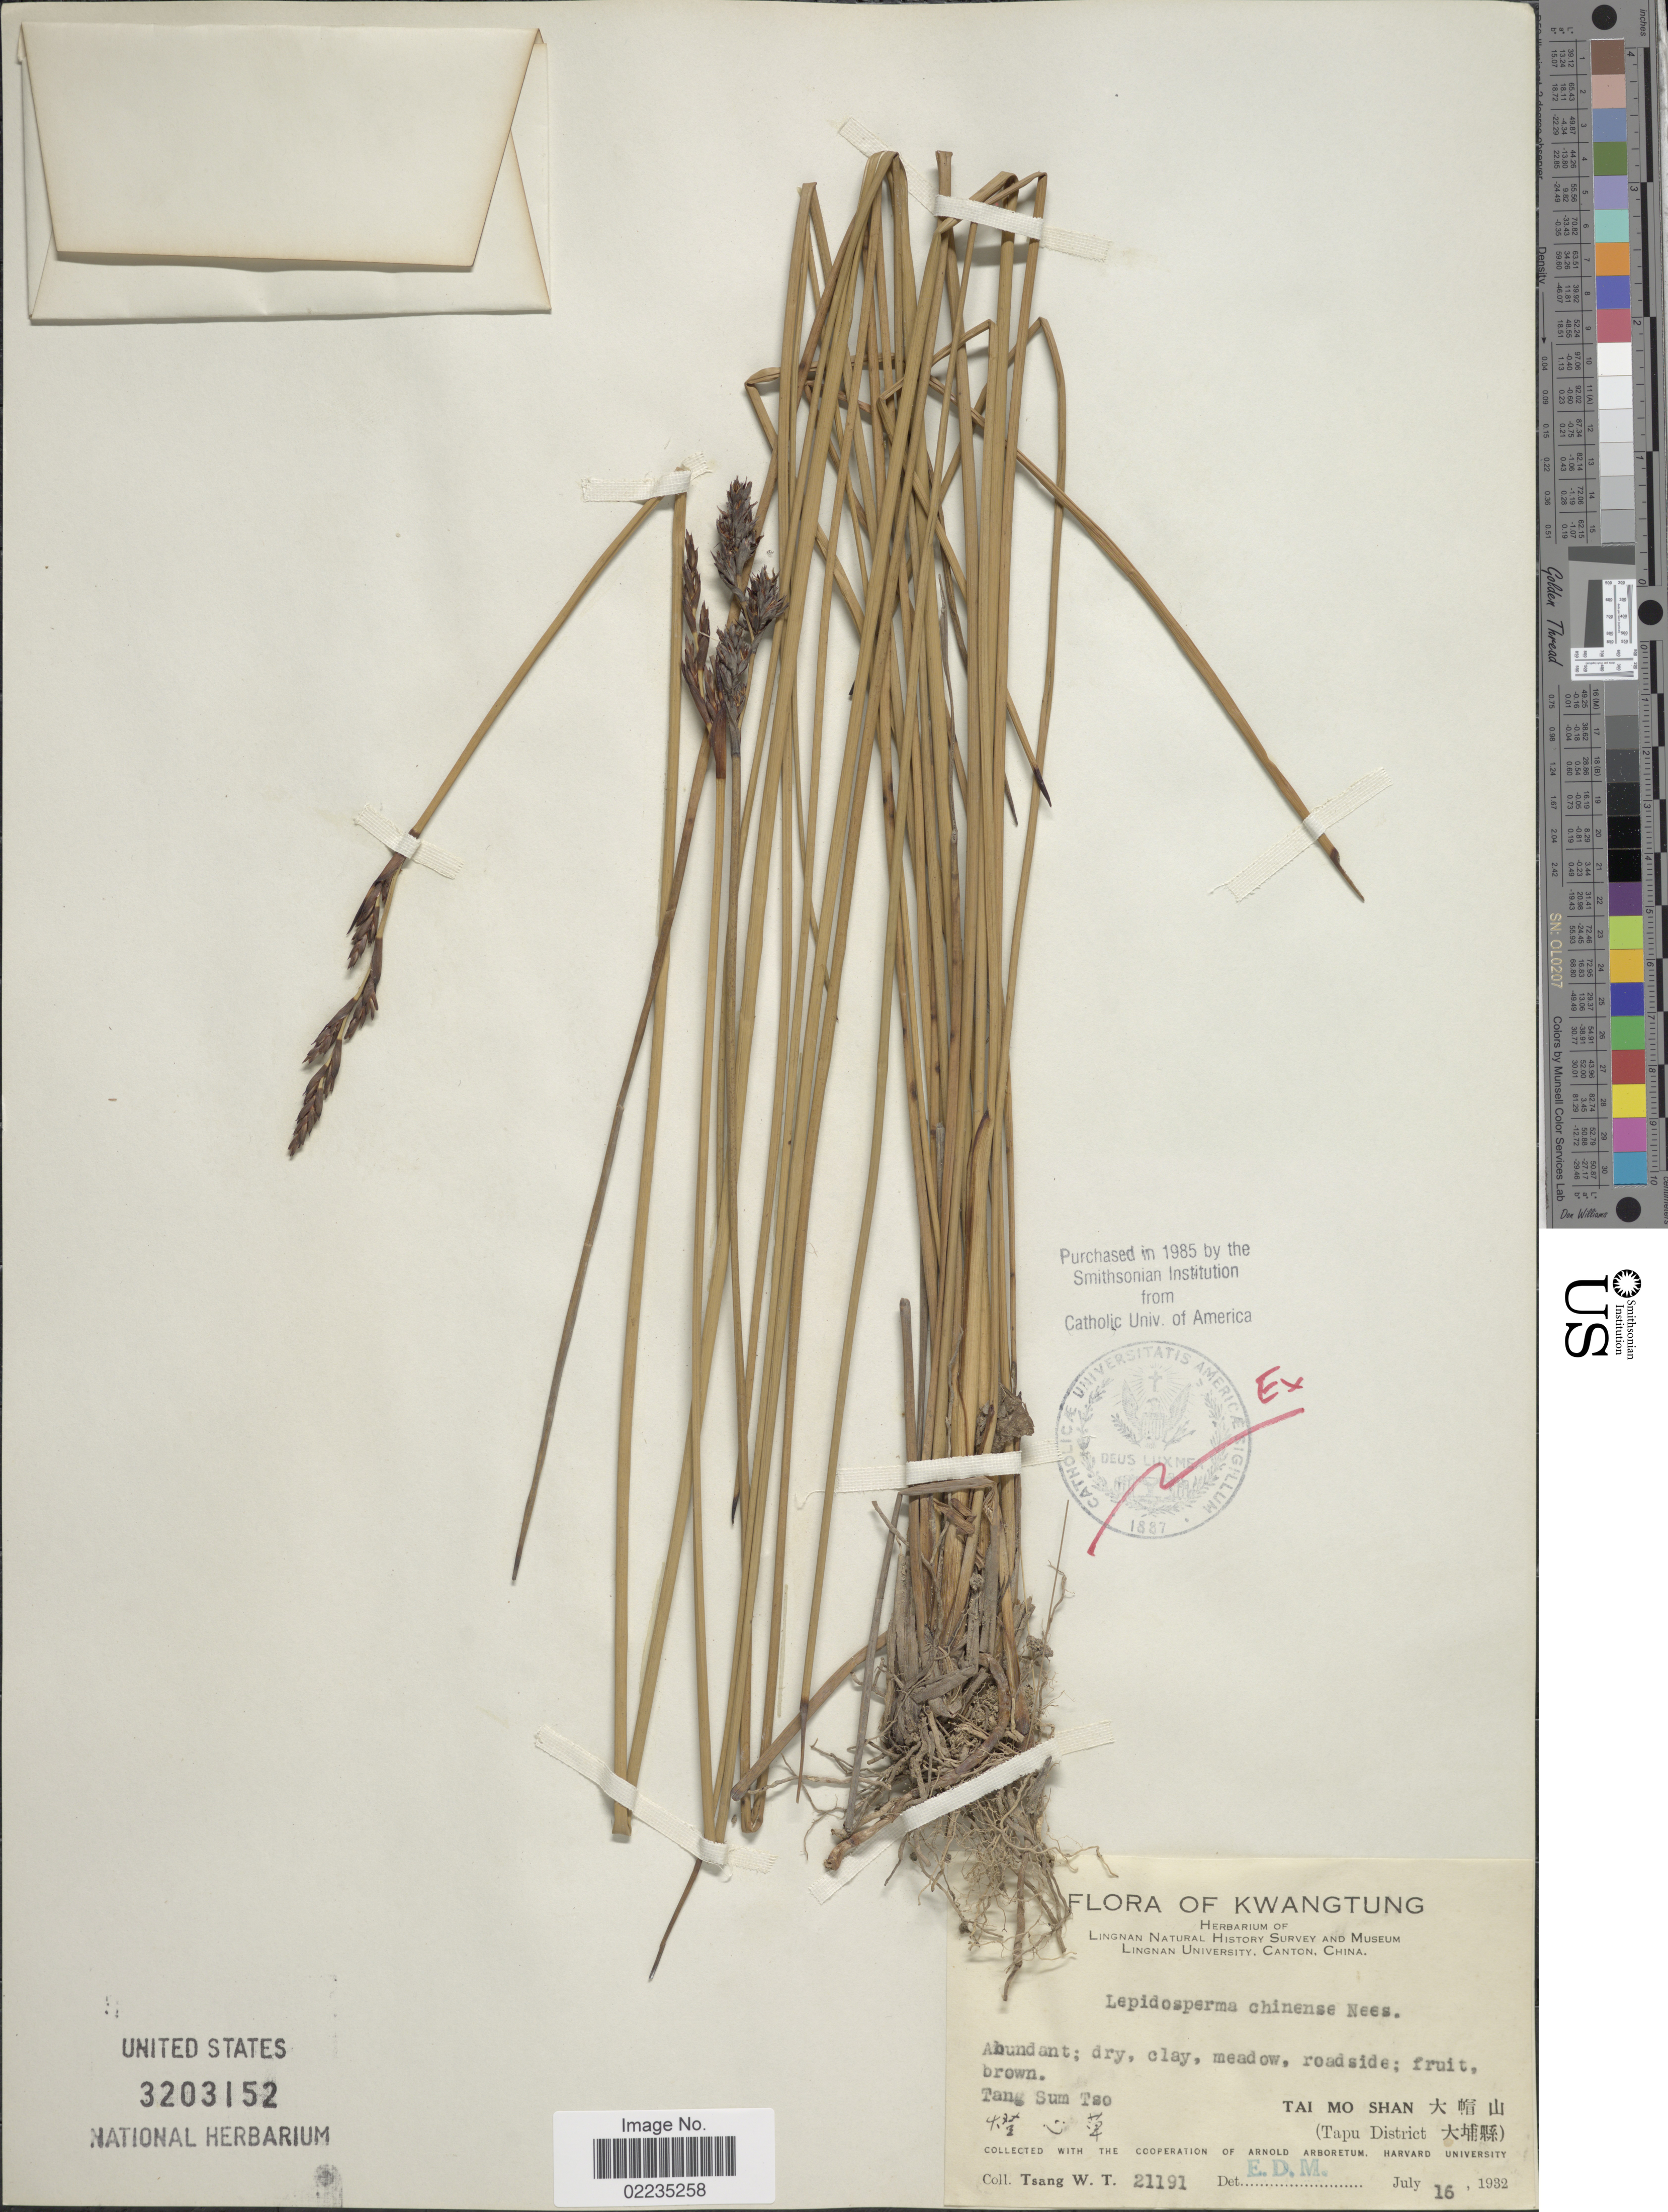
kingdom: Plantae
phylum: Tracheophyta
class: Liliopsida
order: Poales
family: Cyperaceae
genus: Lepidosperma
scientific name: Lepidosperma chinense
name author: Nees & Meyen ex Kunth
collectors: W. T. Tsang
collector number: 21191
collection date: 1932-07-16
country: China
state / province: Guangdong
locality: Kwangtung, Tai Mo Shan, Tang Sum Tao (Tapu District)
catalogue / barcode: US 3203152